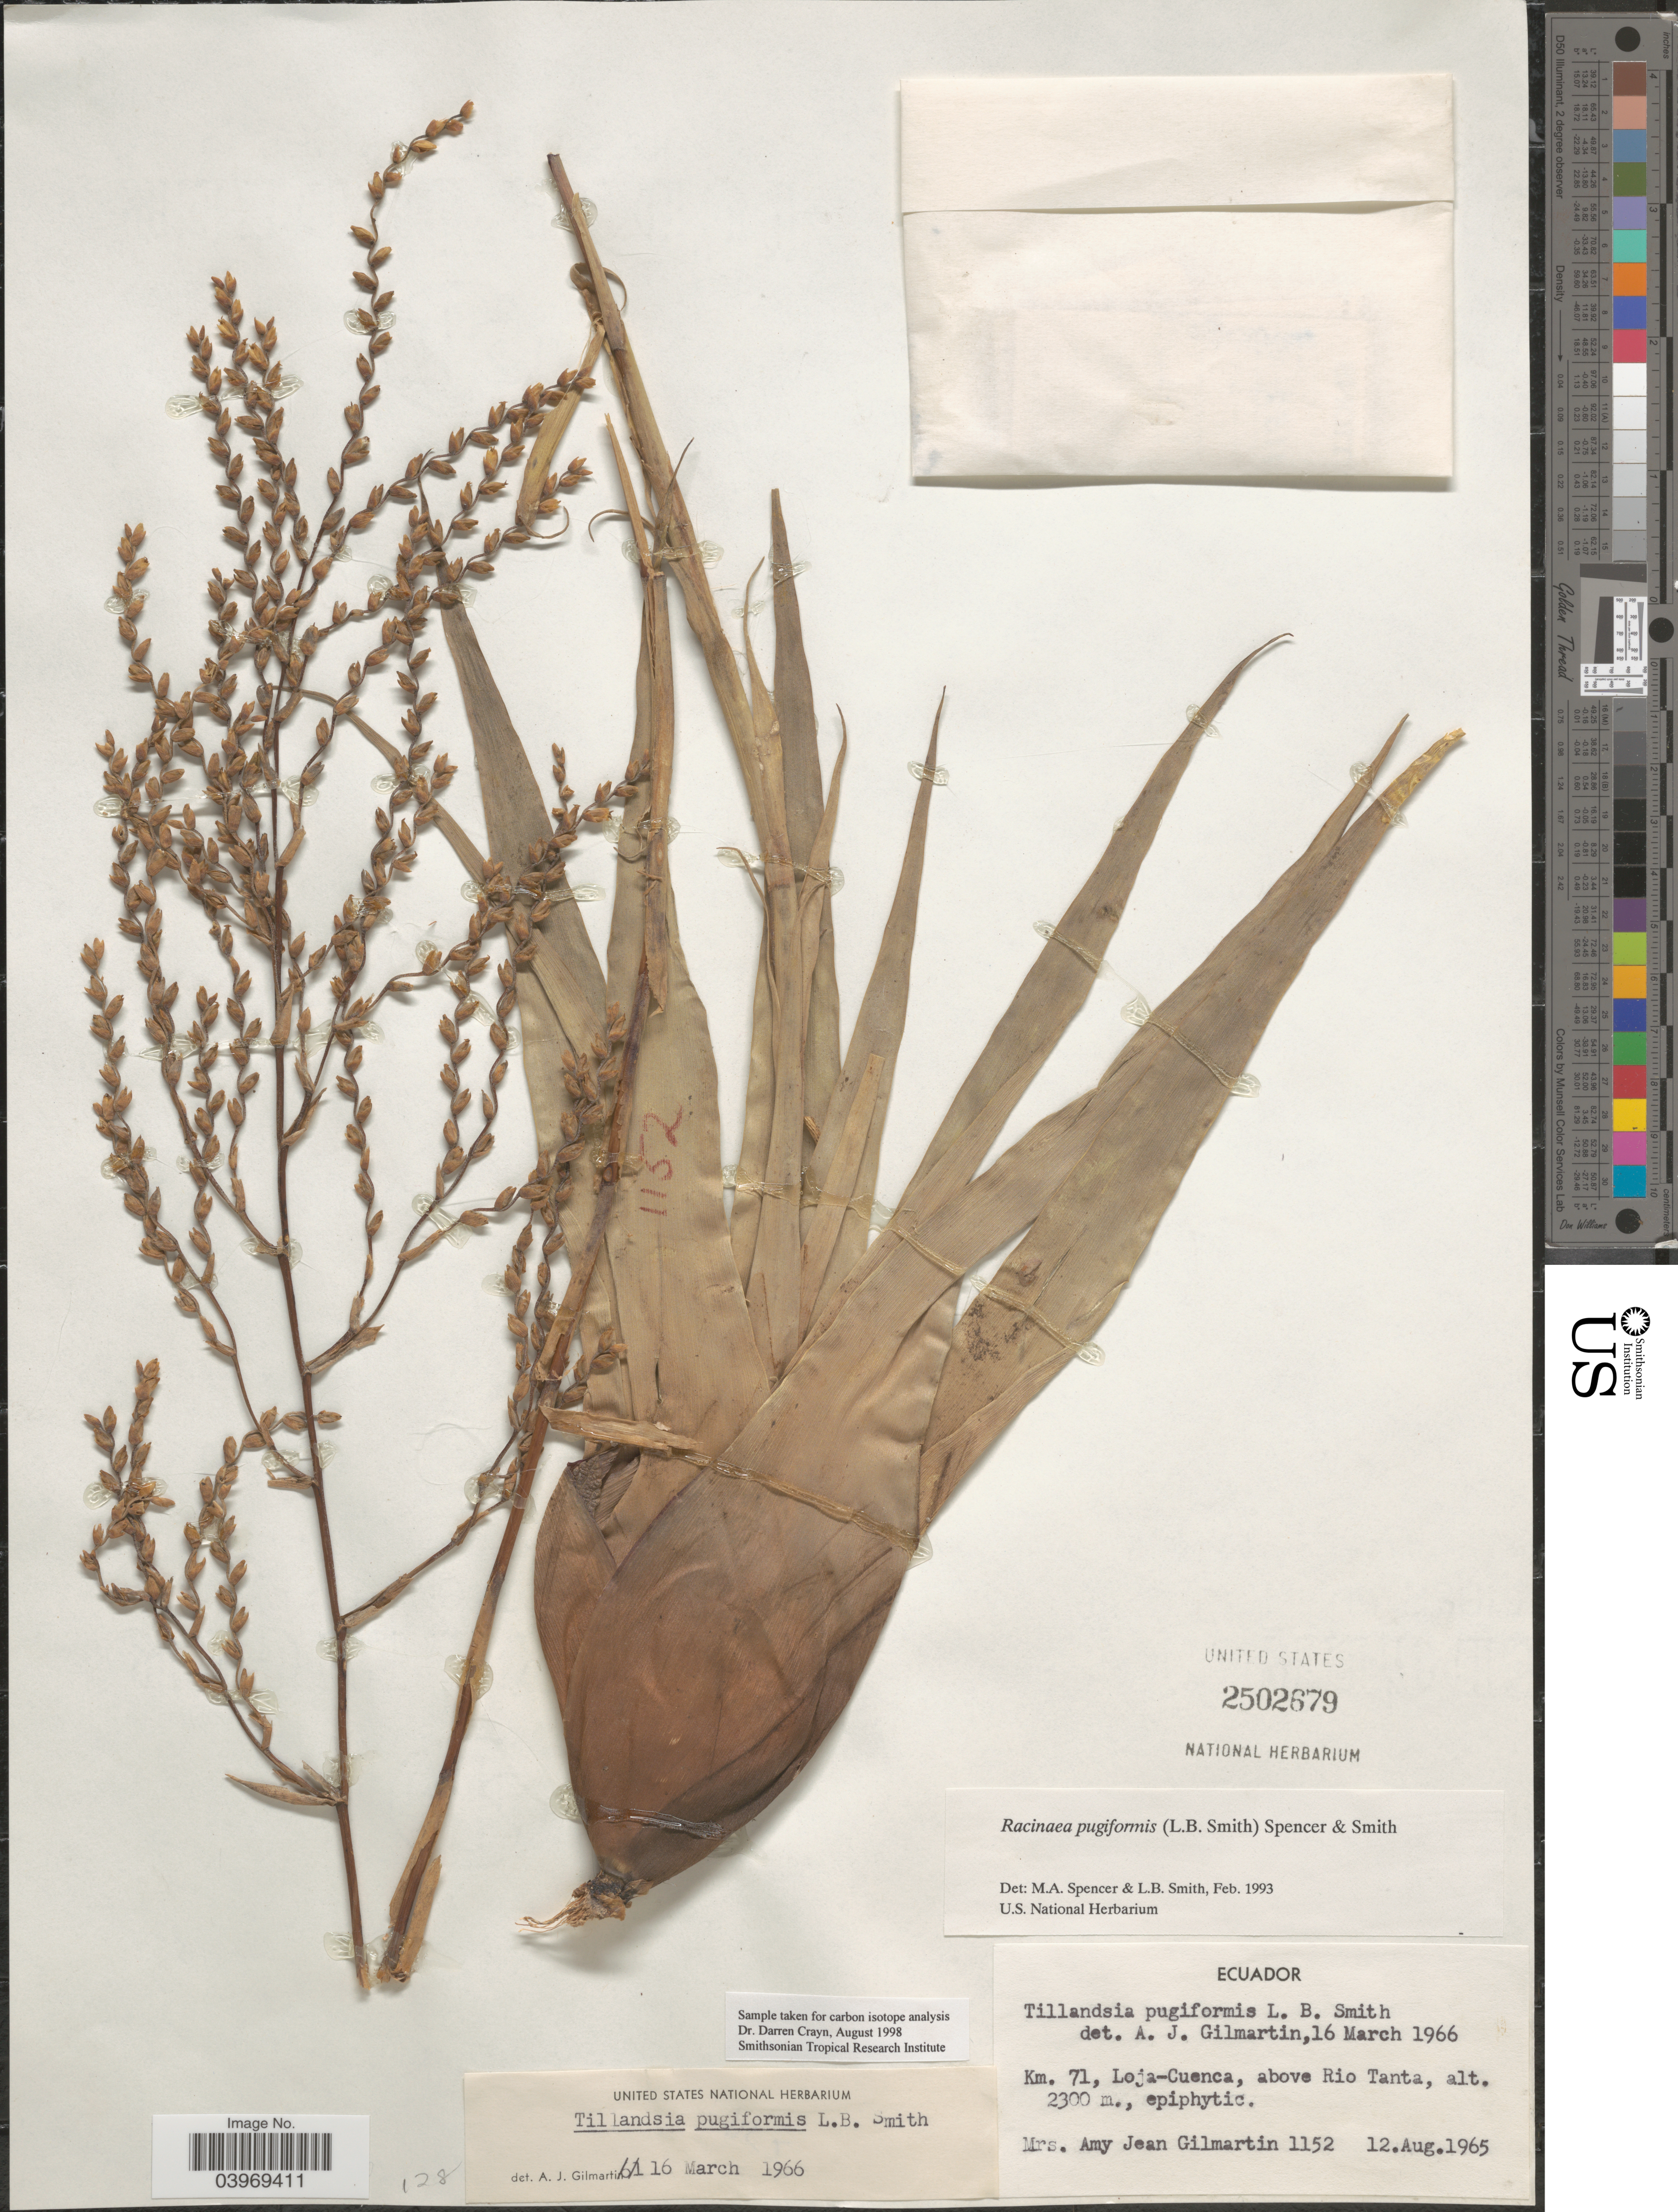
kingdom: Plantae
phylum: Tracheophyta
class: Liliopsida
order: Poales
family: Bromeliaceae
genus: Racinaea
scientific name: Racinaea pugiformis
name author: (L.B. Sm.) M.A. Spencer & L.B. Sm.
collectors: A. J. Gilmartin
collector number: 1152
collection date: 1965-08-12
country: Ecuador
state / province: Azuay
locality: Km. 71, Loja-Cuenca, above Rio Tanta.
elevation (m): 2300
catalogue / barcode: US 2502679